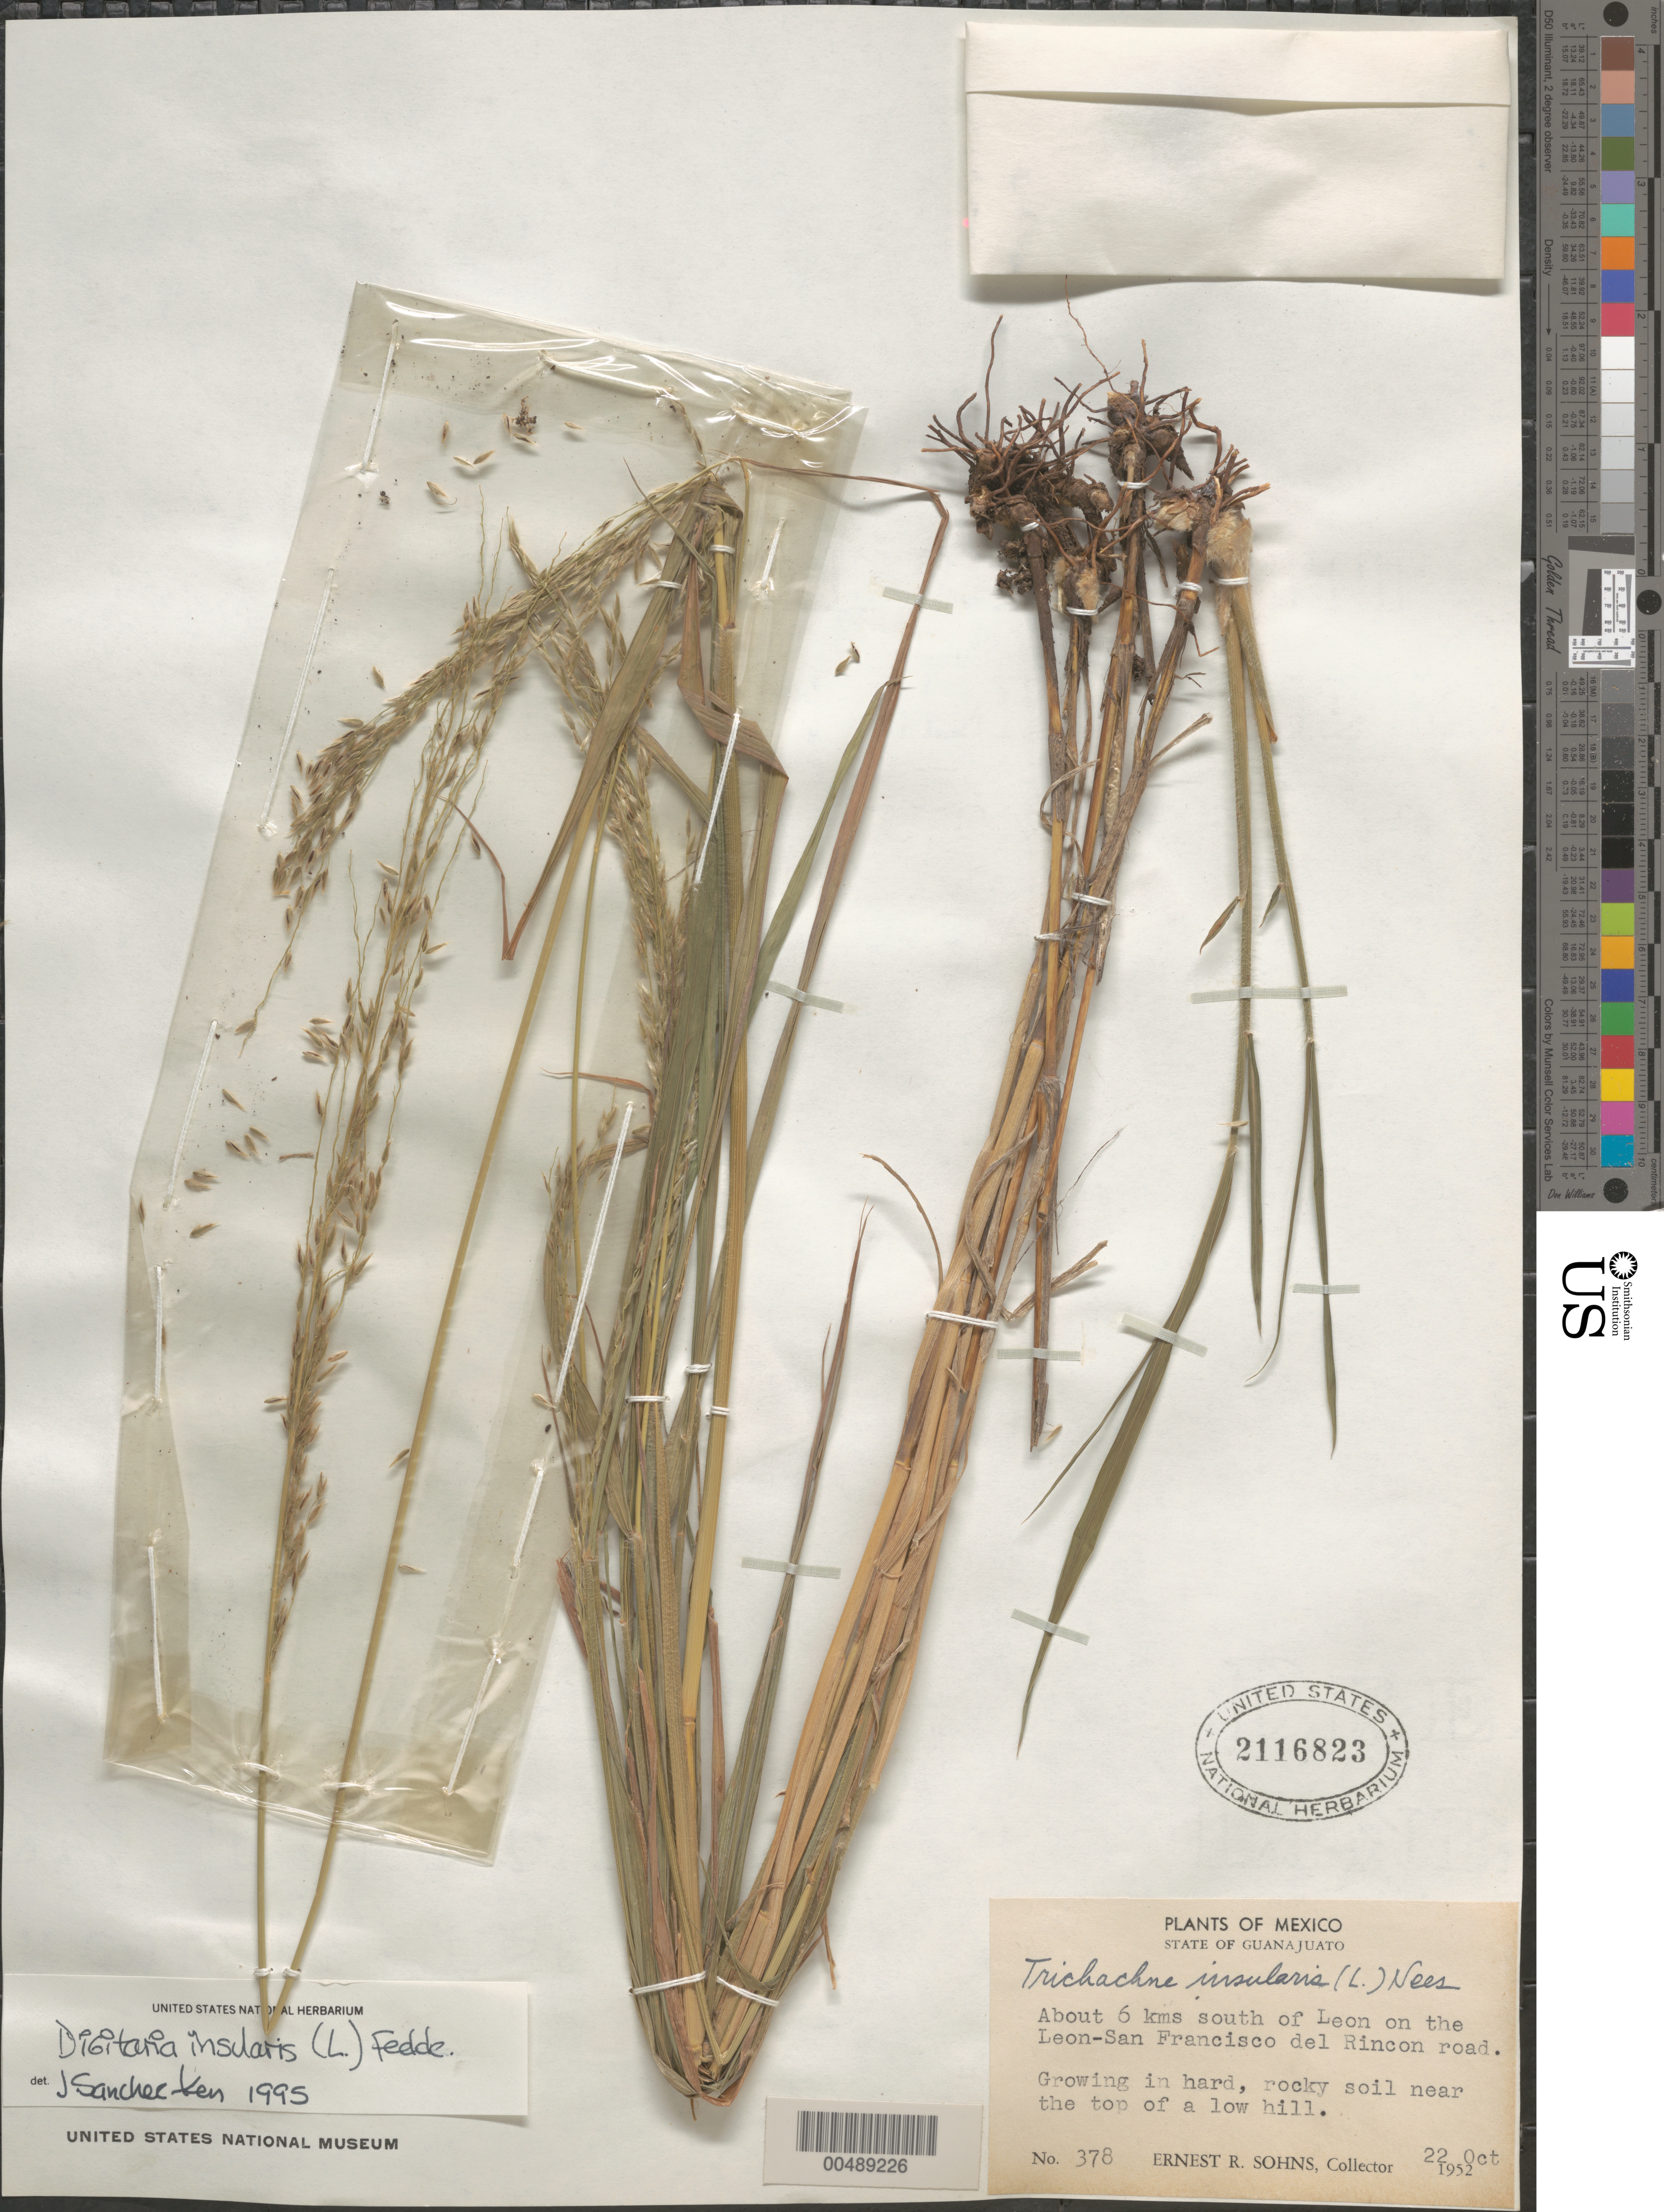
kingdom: Plantae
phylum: Tracheophyta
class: Liliopsida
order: Poales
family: Poaceae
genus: Digitaria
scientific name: Digitaria insularis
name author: (L.) Fedde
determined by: Sánchez-Ken, J. G.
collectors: E. R. Sohns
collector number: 378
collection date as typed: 22 Oct 1952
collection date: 1952-10-22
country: Mexico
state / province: Guanajuato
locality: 6 km S of León on the León -San Francisco del Rincon road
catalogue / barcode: US 2116823